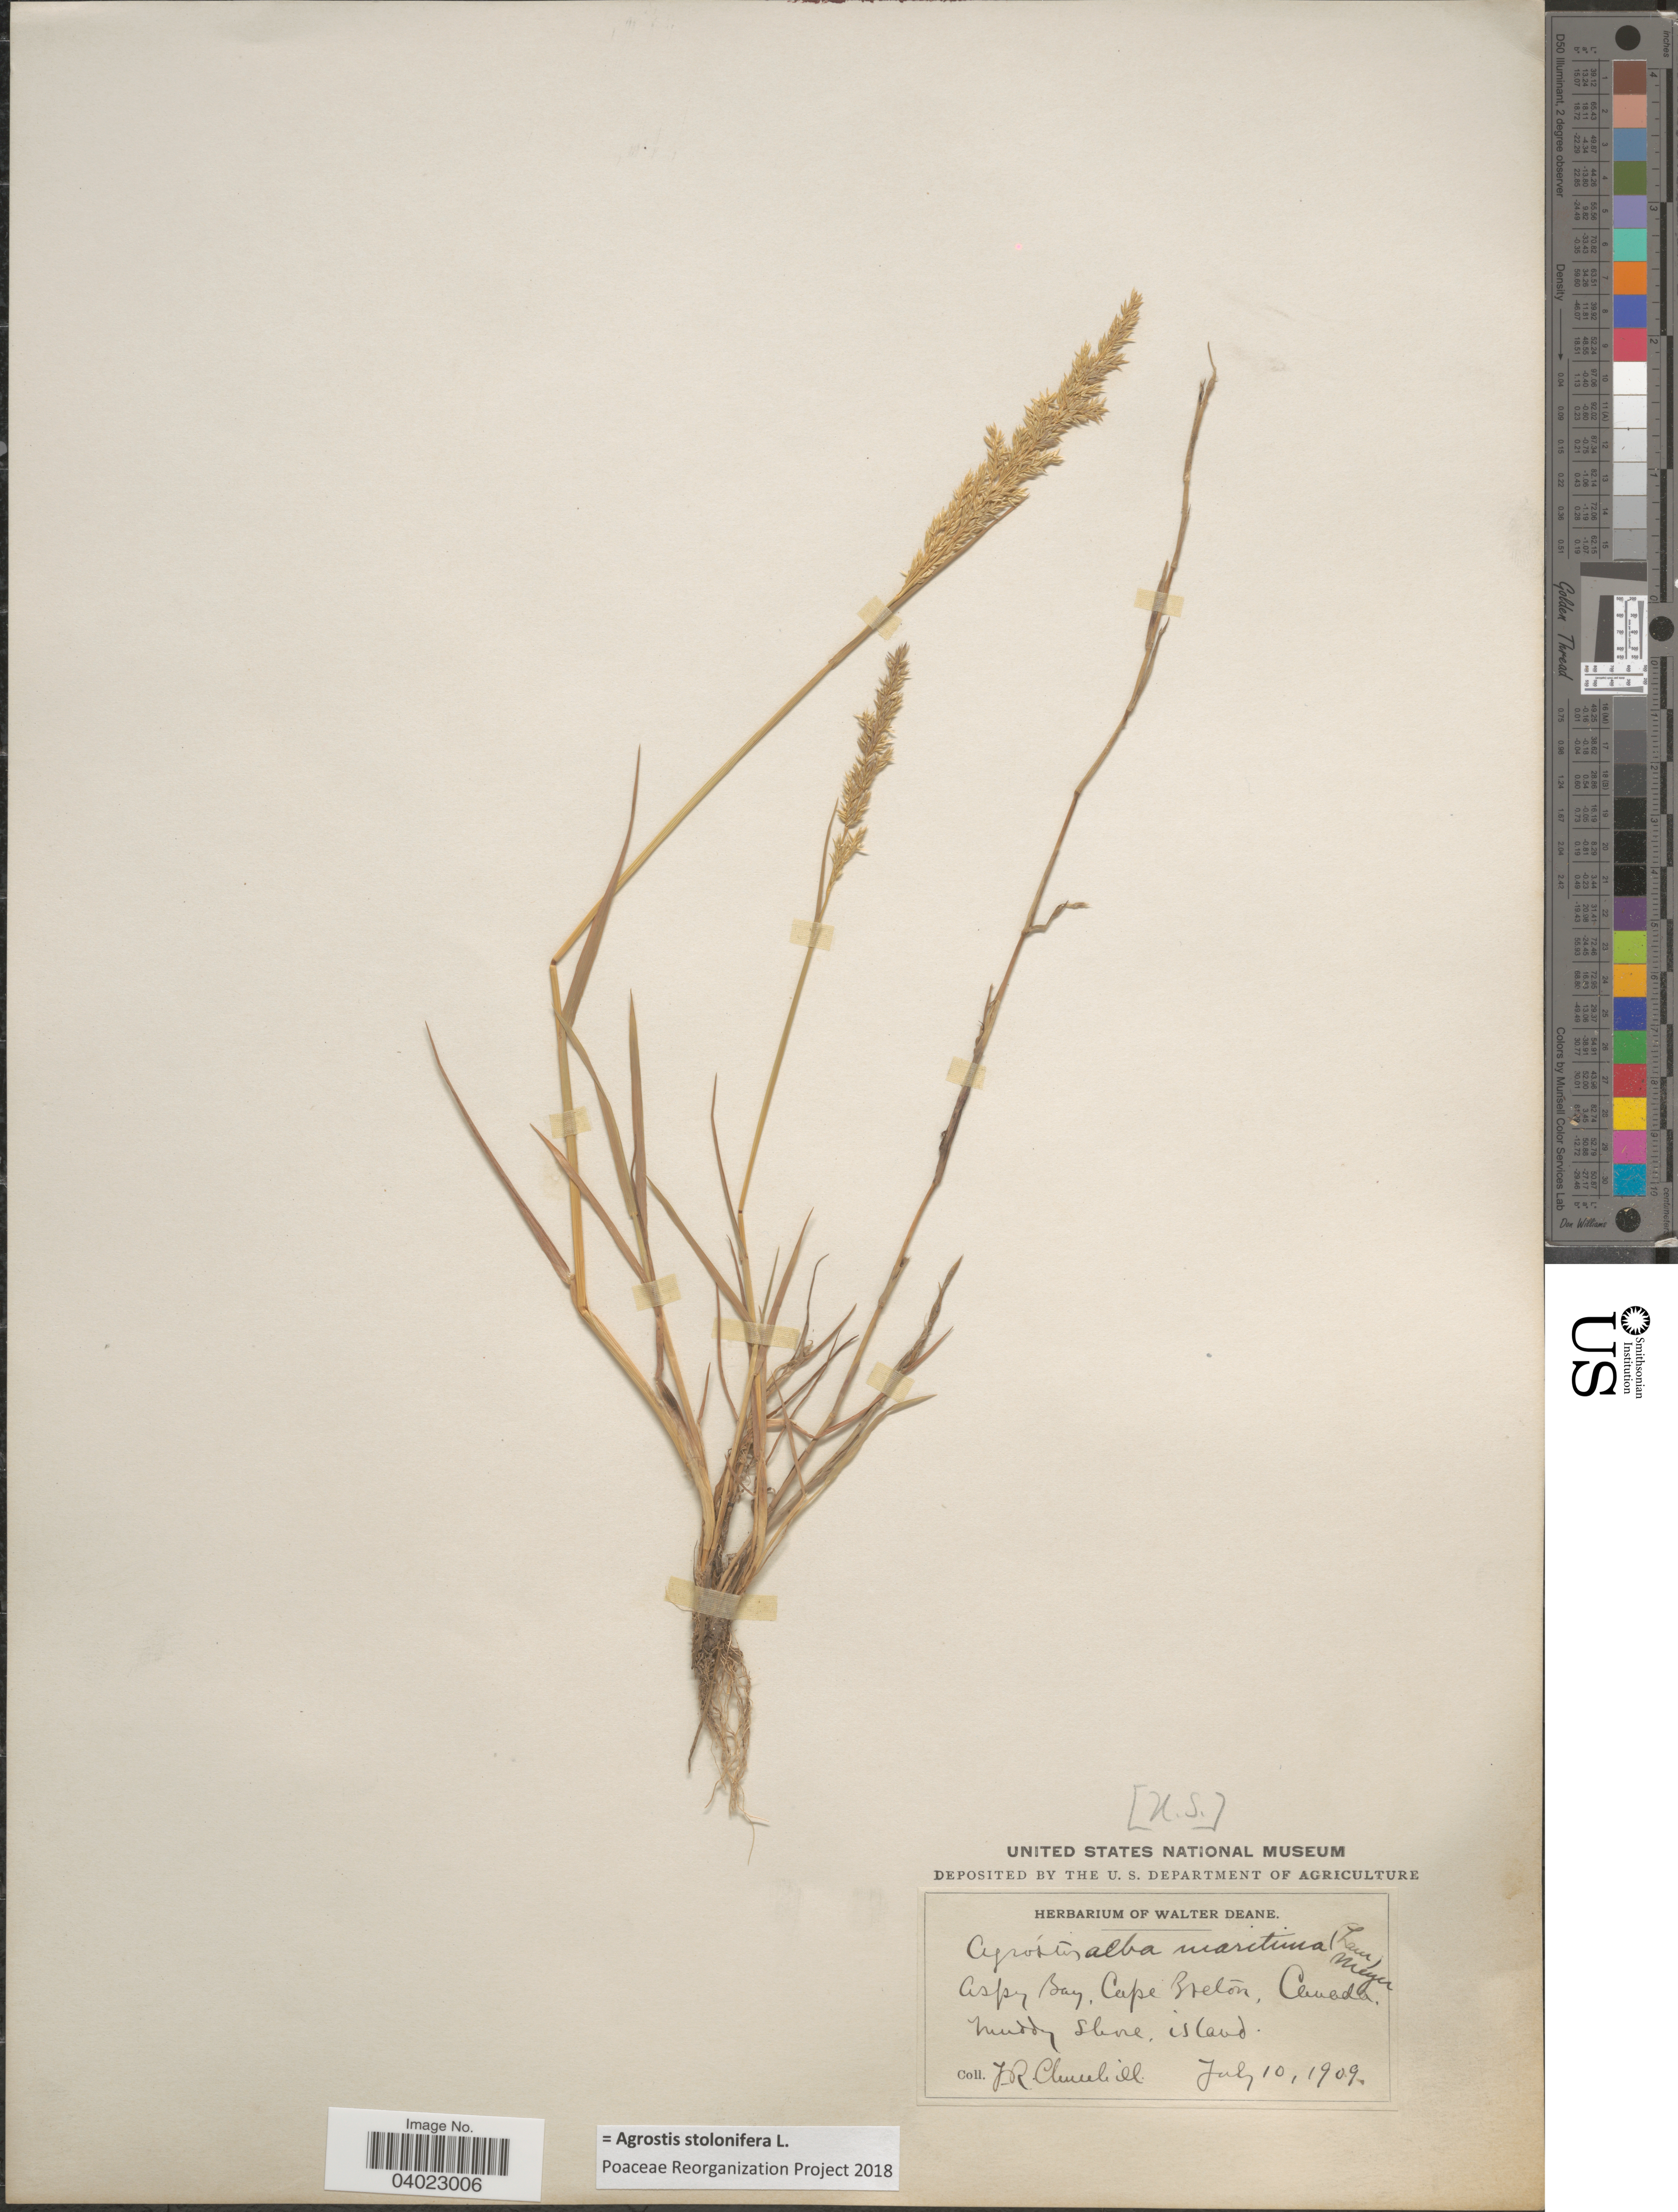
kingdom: Plantae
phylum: Tracheophyta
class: Liliopsida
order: Poales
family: Poaceae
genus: Agrostis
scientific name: Agrostis stolonifera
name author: L.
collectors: J. Churchill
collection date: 1909-07-10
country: Canada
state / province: Nova Scotia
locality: Aspy Bay, Cape Breton, Muddy shore, island.